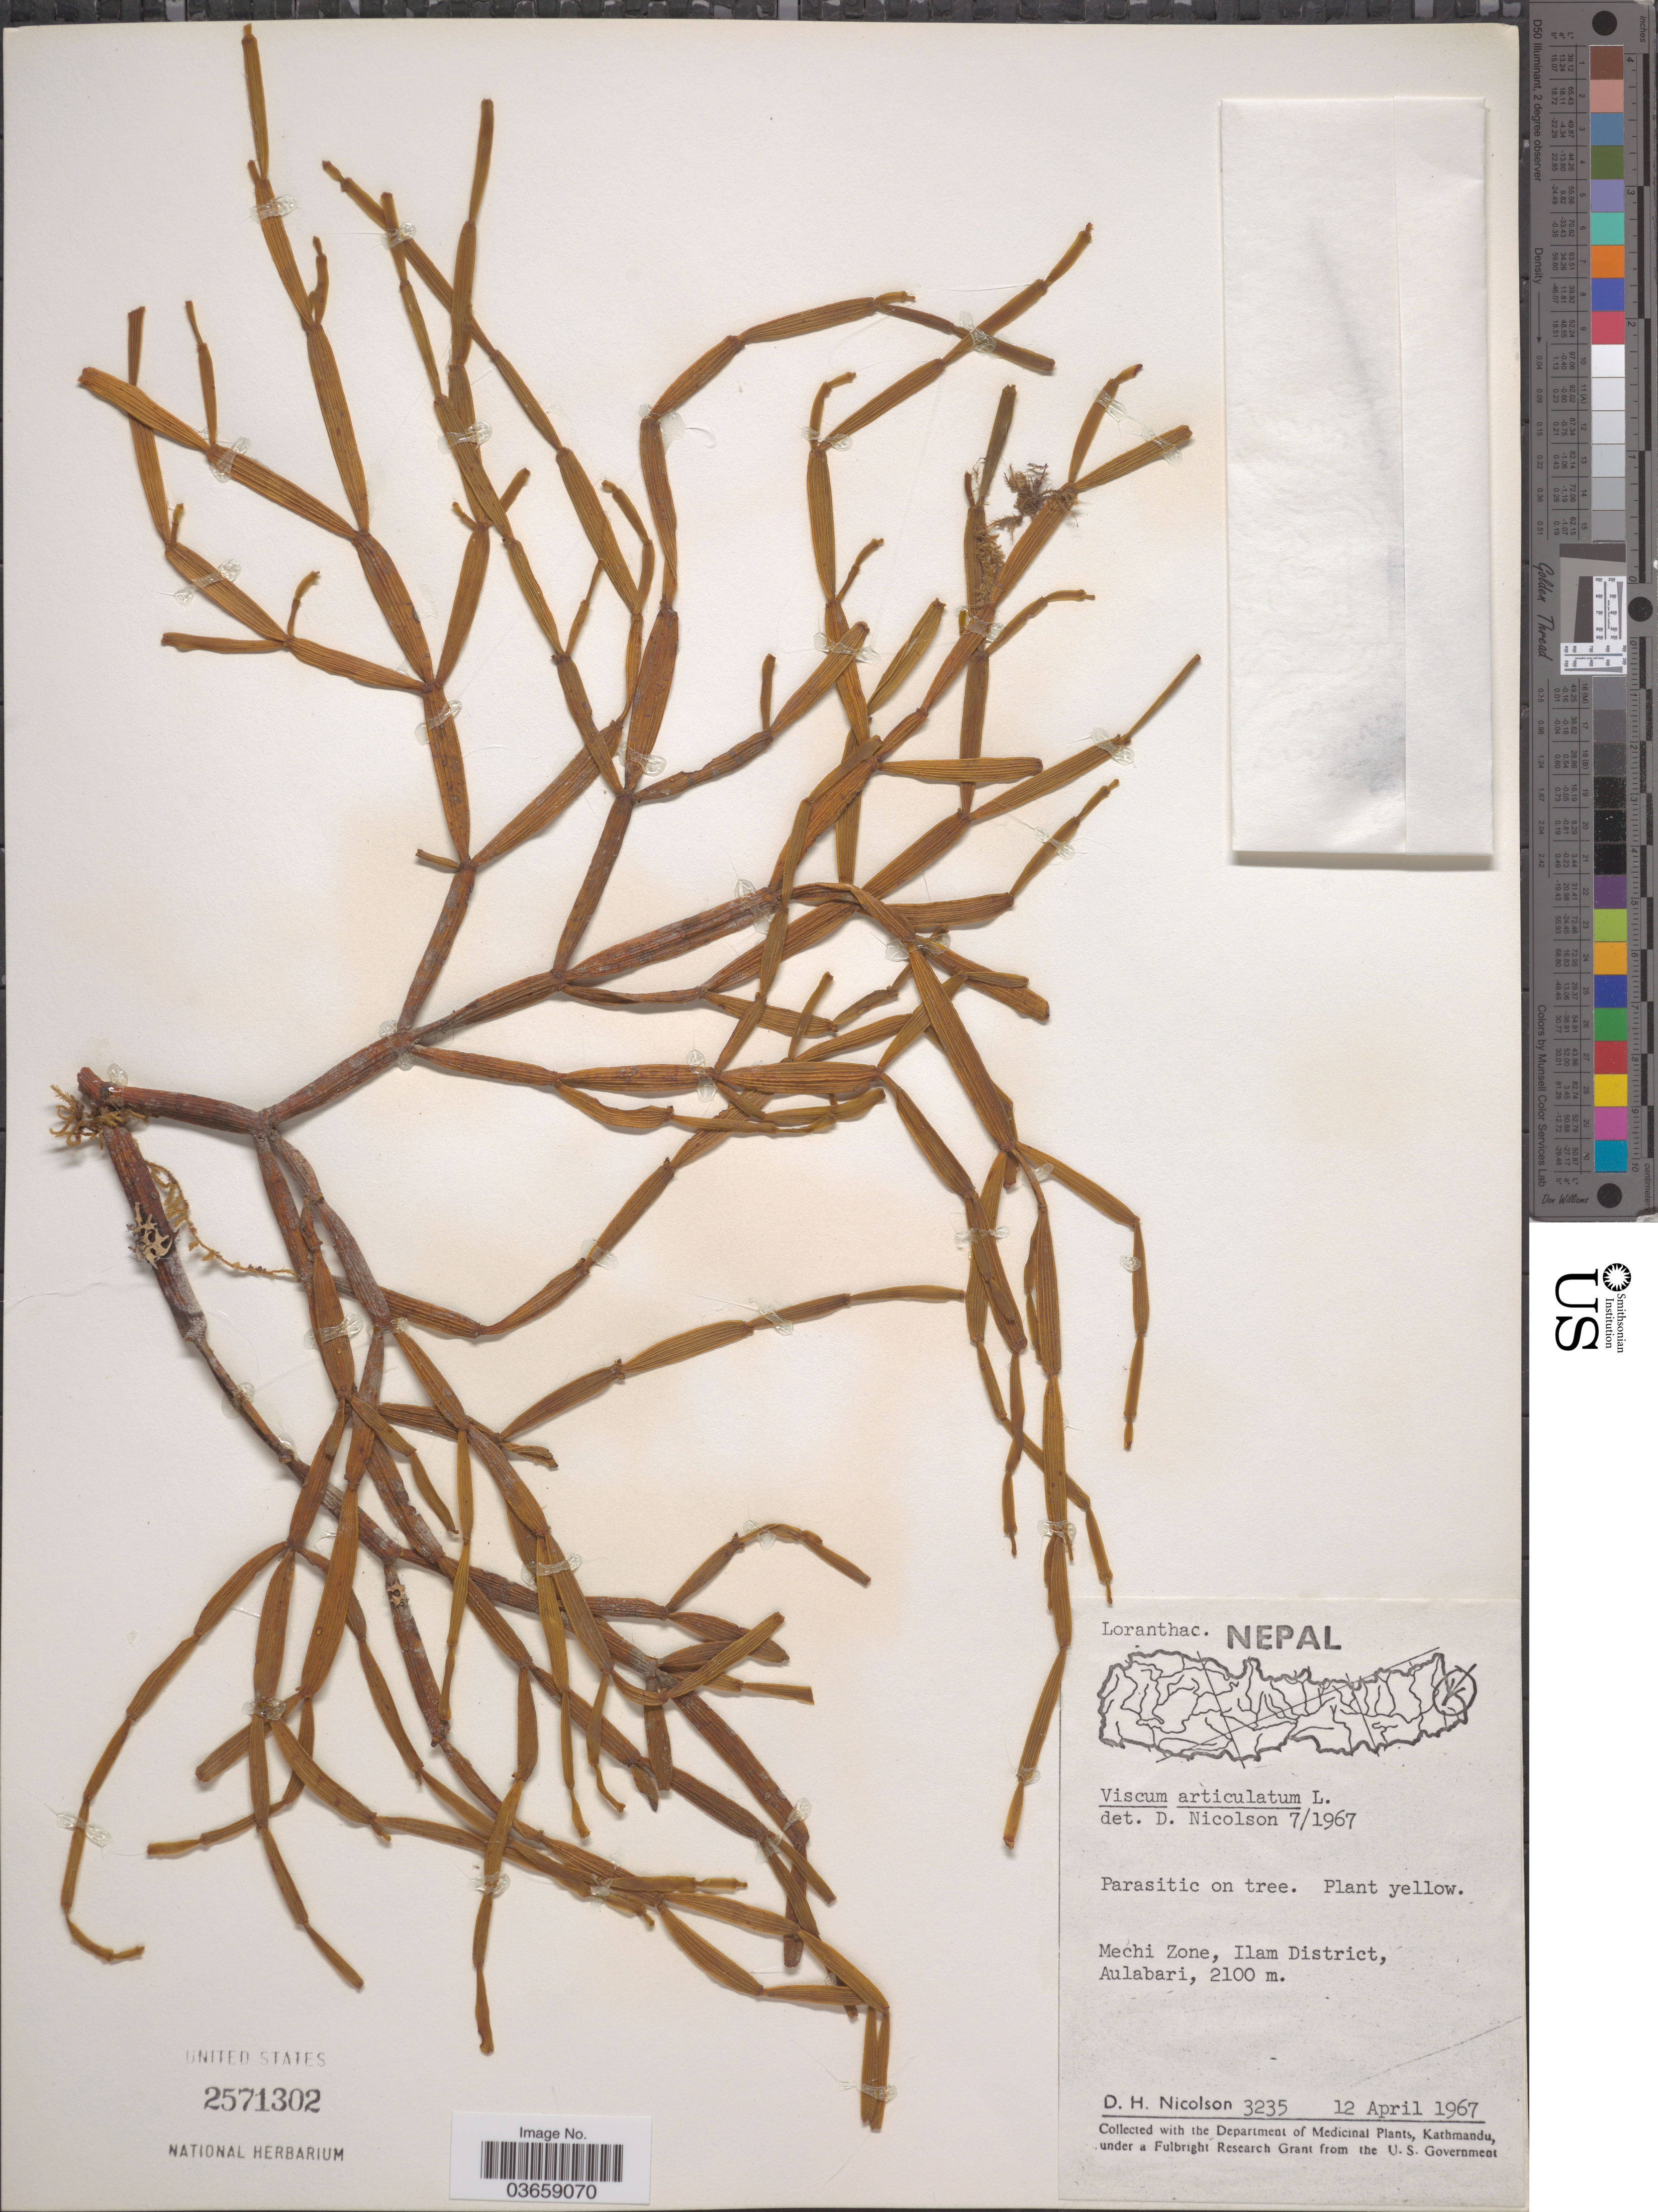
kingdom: Plantae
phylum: Tracheophyta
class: Magnoliopsida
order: Santalales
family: Viscaceae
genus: Viscum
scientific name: Viscum articulatum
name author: Burm. f.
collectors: D. H. Nicolson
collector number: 3235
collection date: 1967-04-12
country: Nepal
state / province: Mechi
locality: Mechi Zone, Ilam District, Aulabari.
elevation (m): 2100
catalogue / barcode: US 2571302